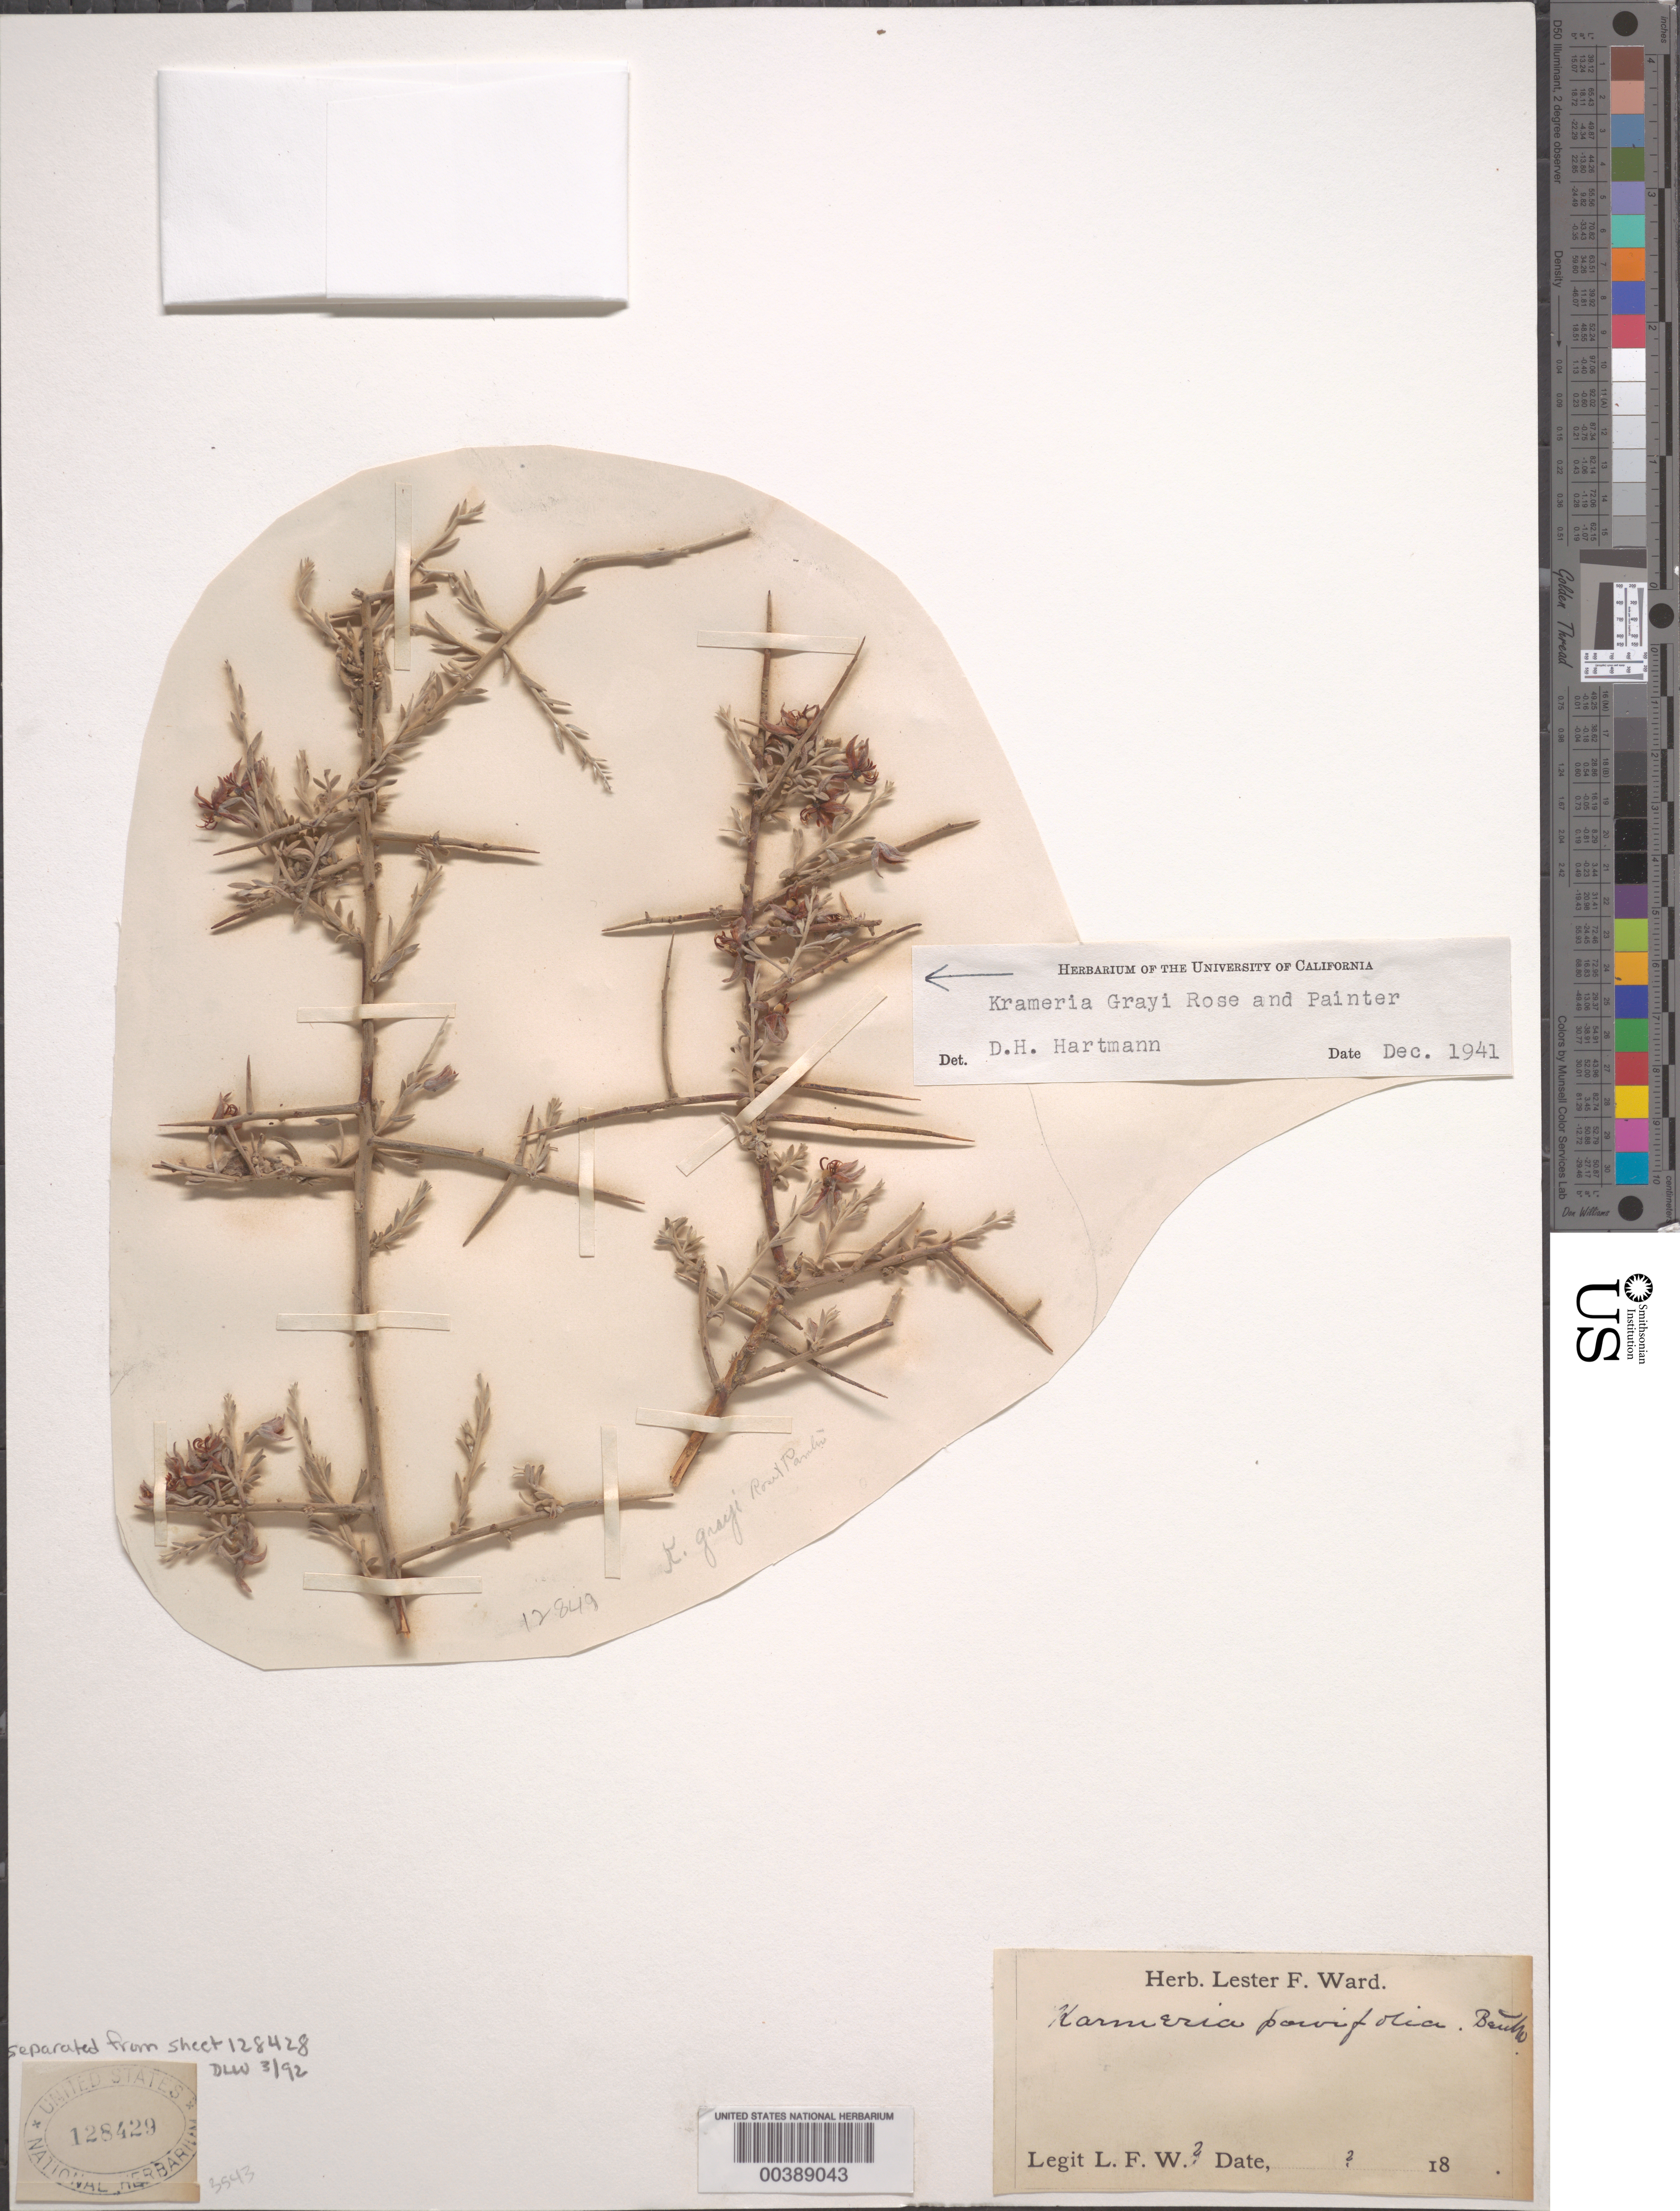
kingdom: Plantae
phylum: Tracheophyta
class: Magnoliopsida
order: Zygophyllales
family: Krameriaceae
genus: Krameria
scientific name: Krameria grayi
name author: Rose & J.H. Painter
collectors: L. F. Ward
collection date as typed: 18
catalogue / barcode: US 128429